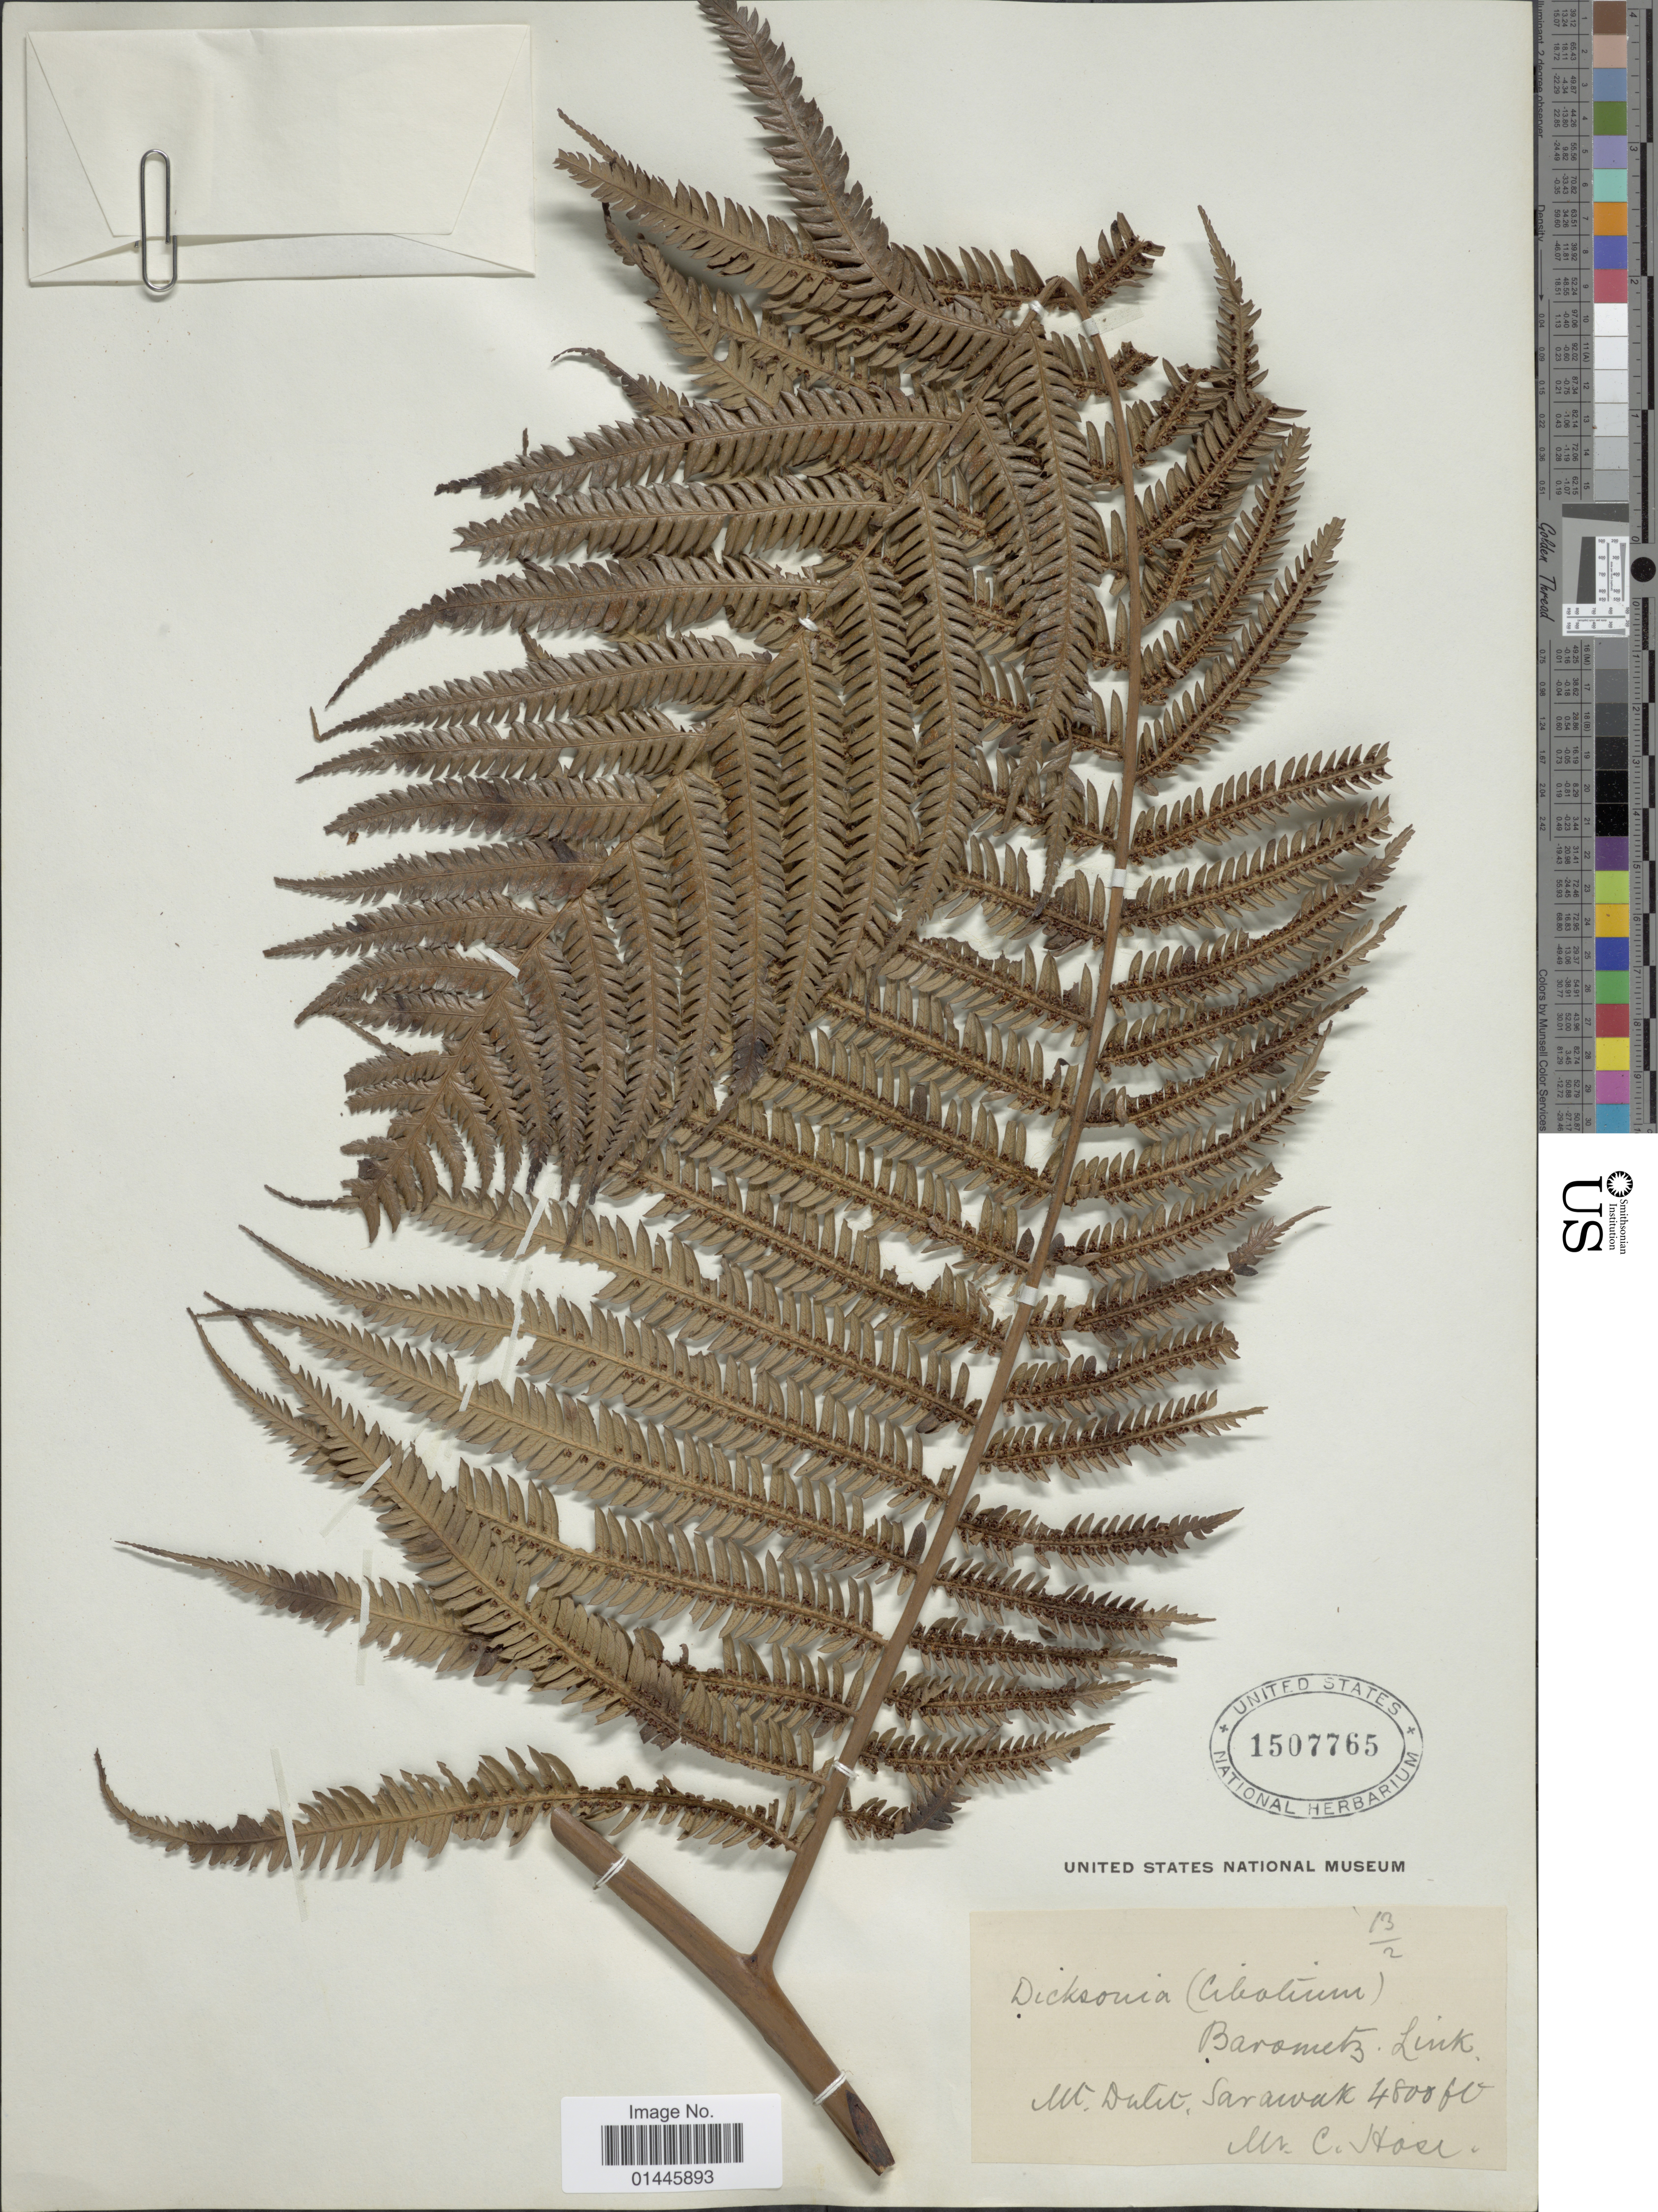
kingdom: Plantae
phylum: Tracheophyta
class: Polypodiopsida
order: Cyatheales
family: Cibotiaceae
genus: Cibotium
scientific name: Cibotium arachnoideum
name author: (C. Chr.) Holttum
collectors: C. Hose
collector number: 13/2?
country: Malaysia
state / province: Sarawak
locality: Mt. Dulit [interpreted].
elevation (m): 1463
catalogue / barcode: US 1507765